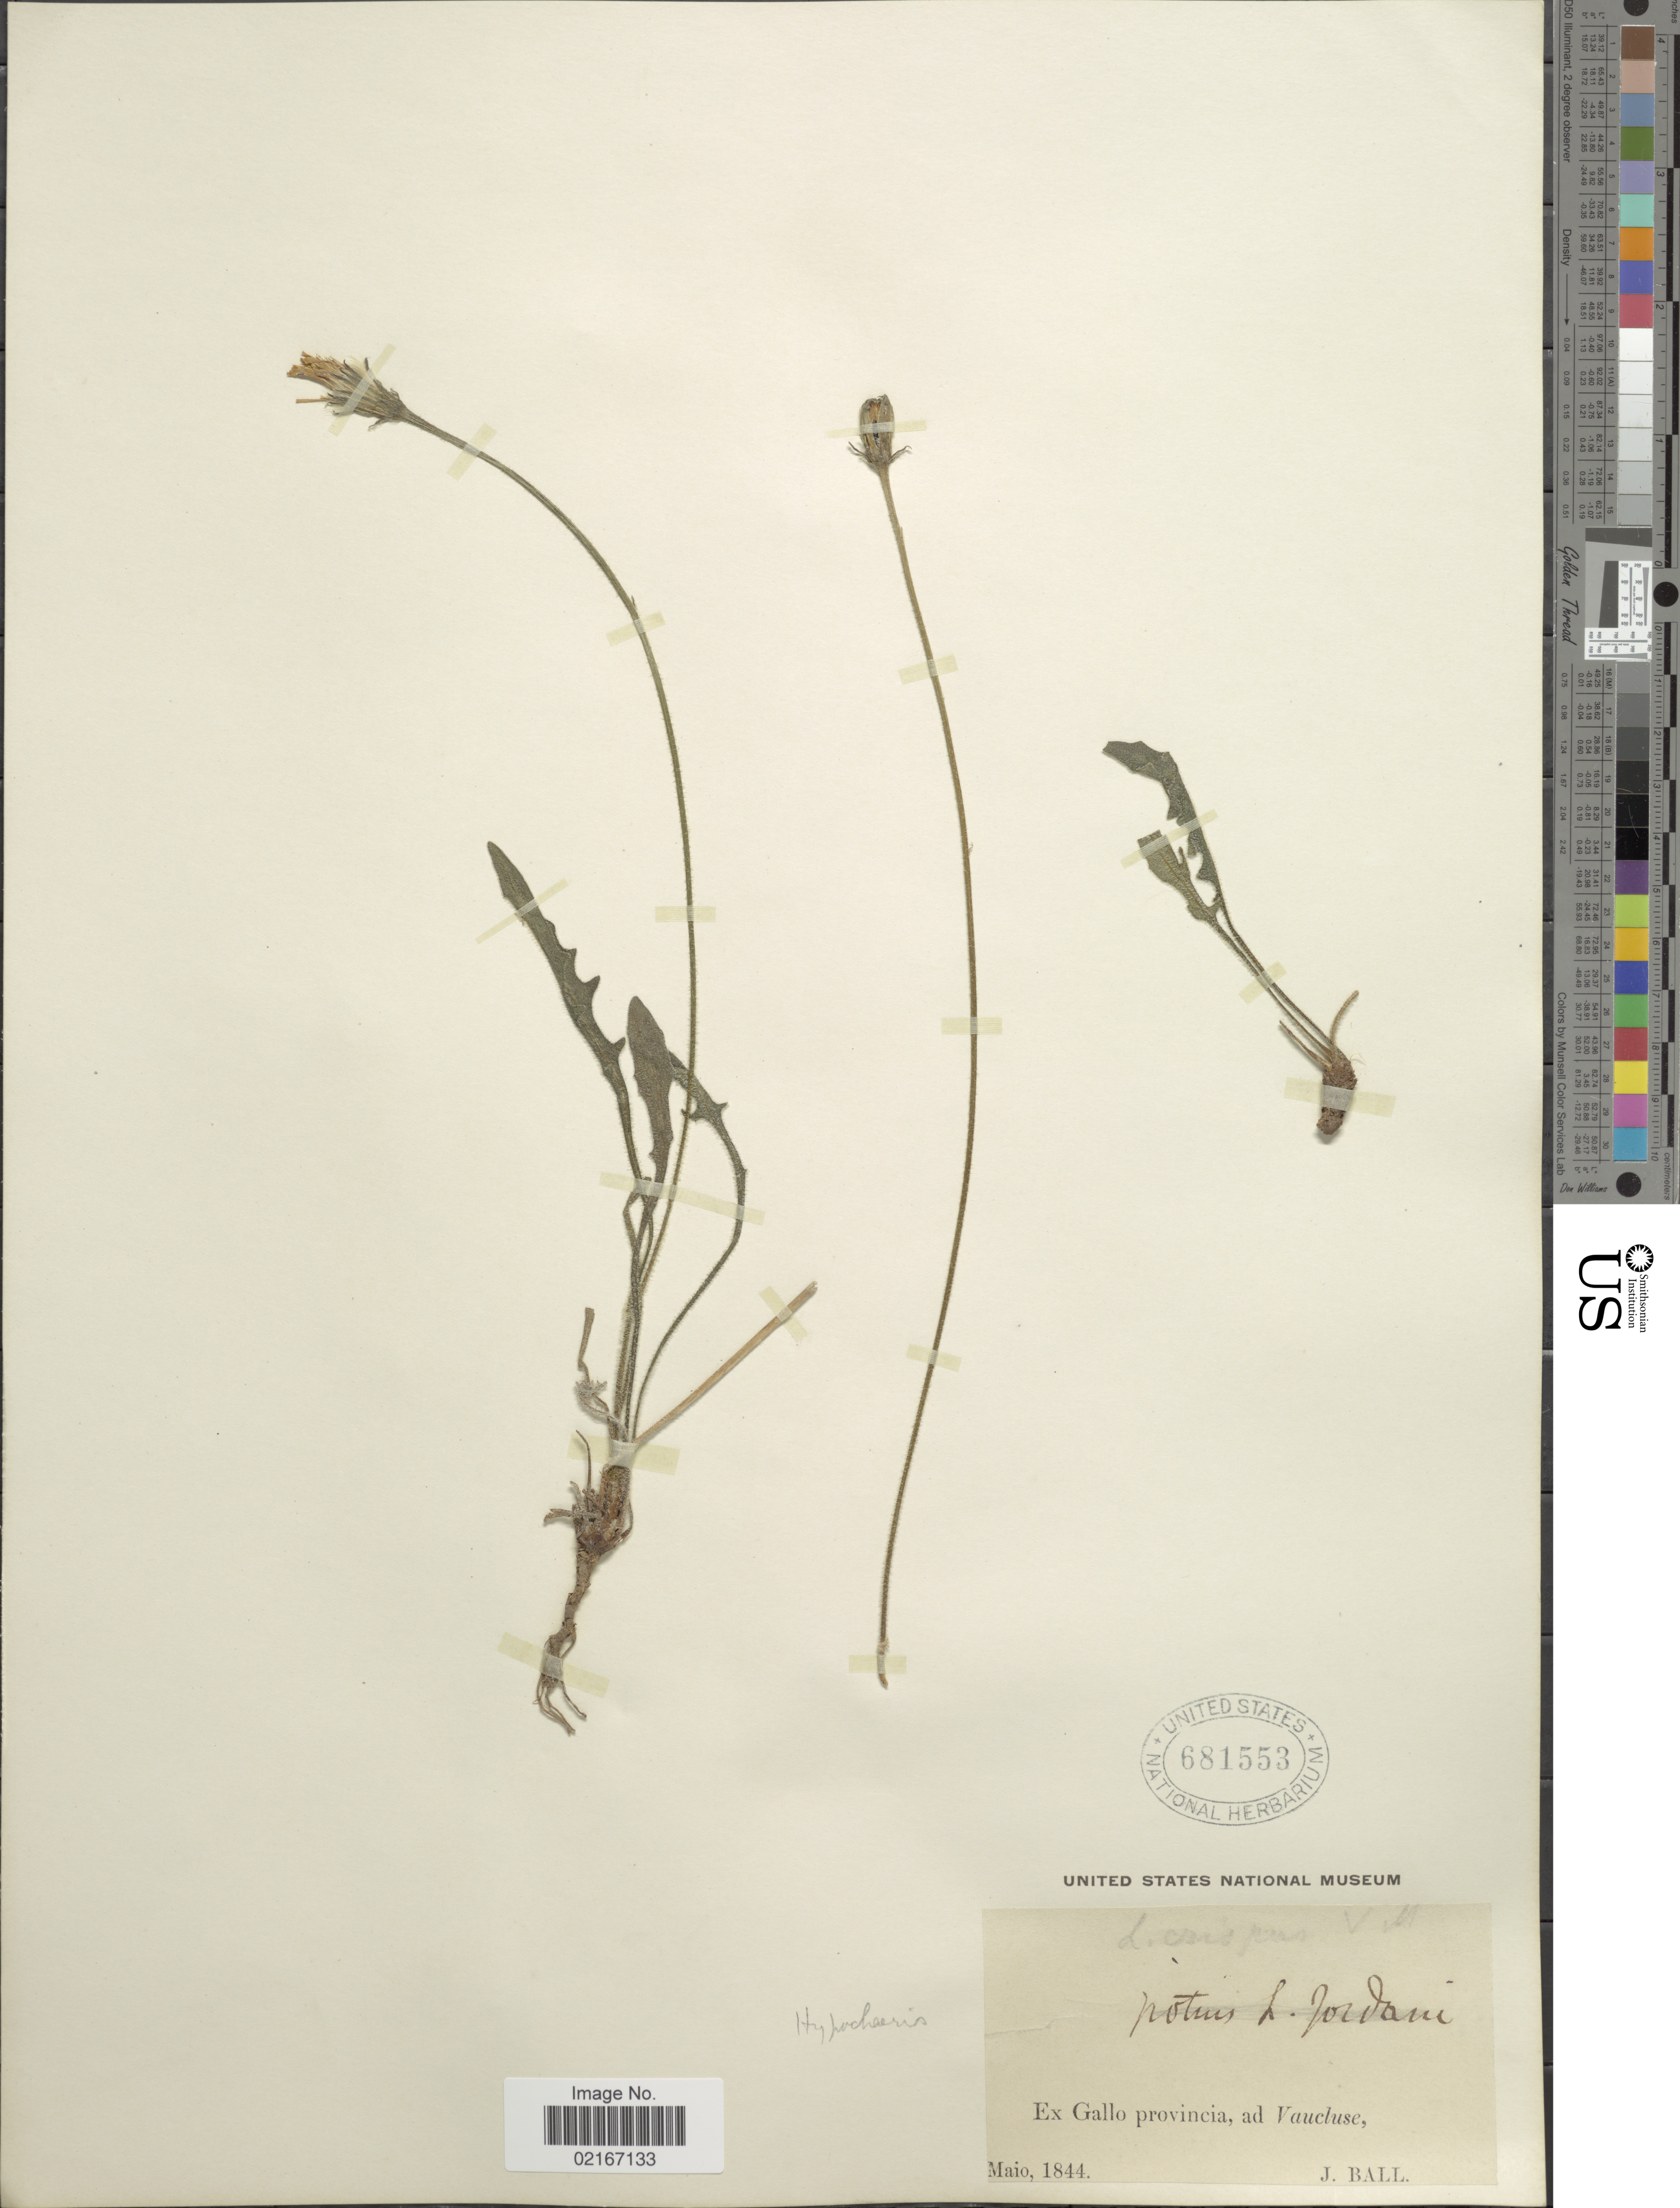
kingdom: Plantae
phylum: Tracheophyta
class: Magnoliopsida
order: Asterales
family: Asteraceae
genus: Hypochaeris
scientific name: Hypochaeris sp.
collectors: J. Ball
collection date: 1844-05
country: France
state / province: Provence-Alpes-Côte d'Azur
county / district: Vaucluse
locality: Ex Gallo provincia, ad Vaucluse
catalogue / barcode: US 681553